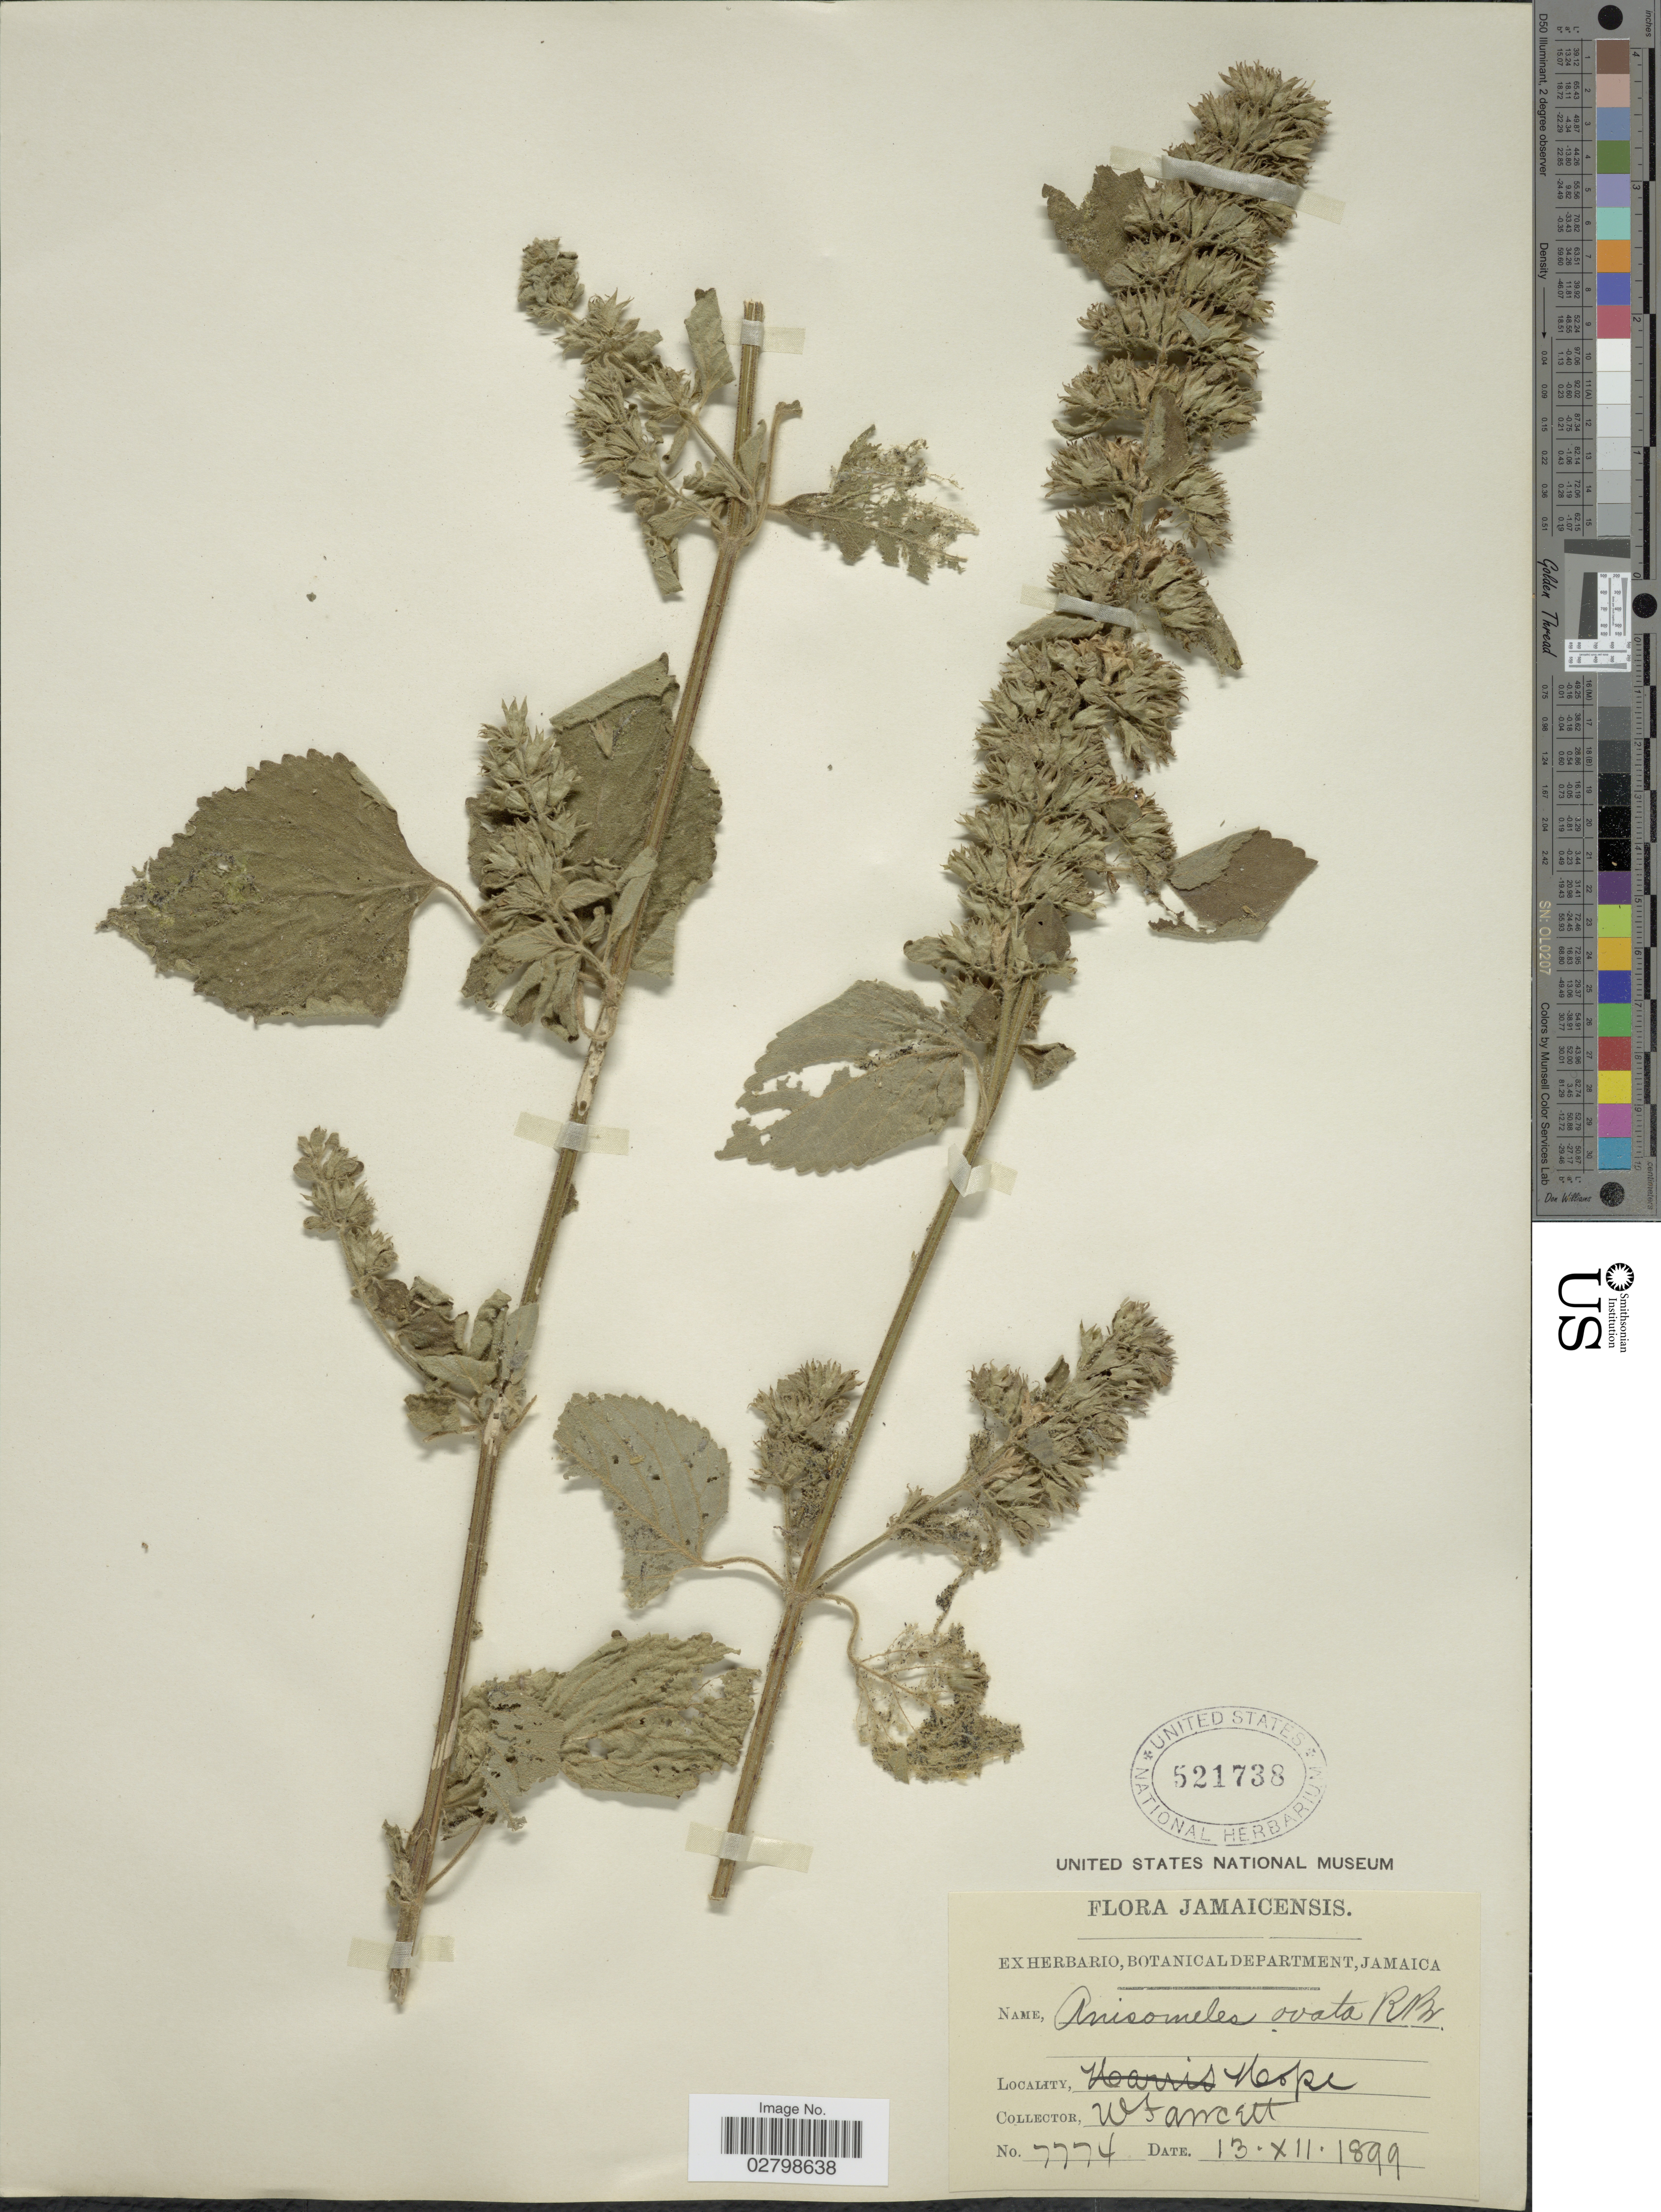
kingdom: Plantae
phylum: Tracheophyta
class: Magnoliopsida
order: Lamiales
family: Lamiaceae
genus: Anisomeles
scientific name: Anisomeles indica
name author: (L.) Kuntze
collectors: W. Fawcett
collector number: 774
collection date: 1899-12-13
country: Jamaica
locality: Hope.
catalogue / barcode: US 521738